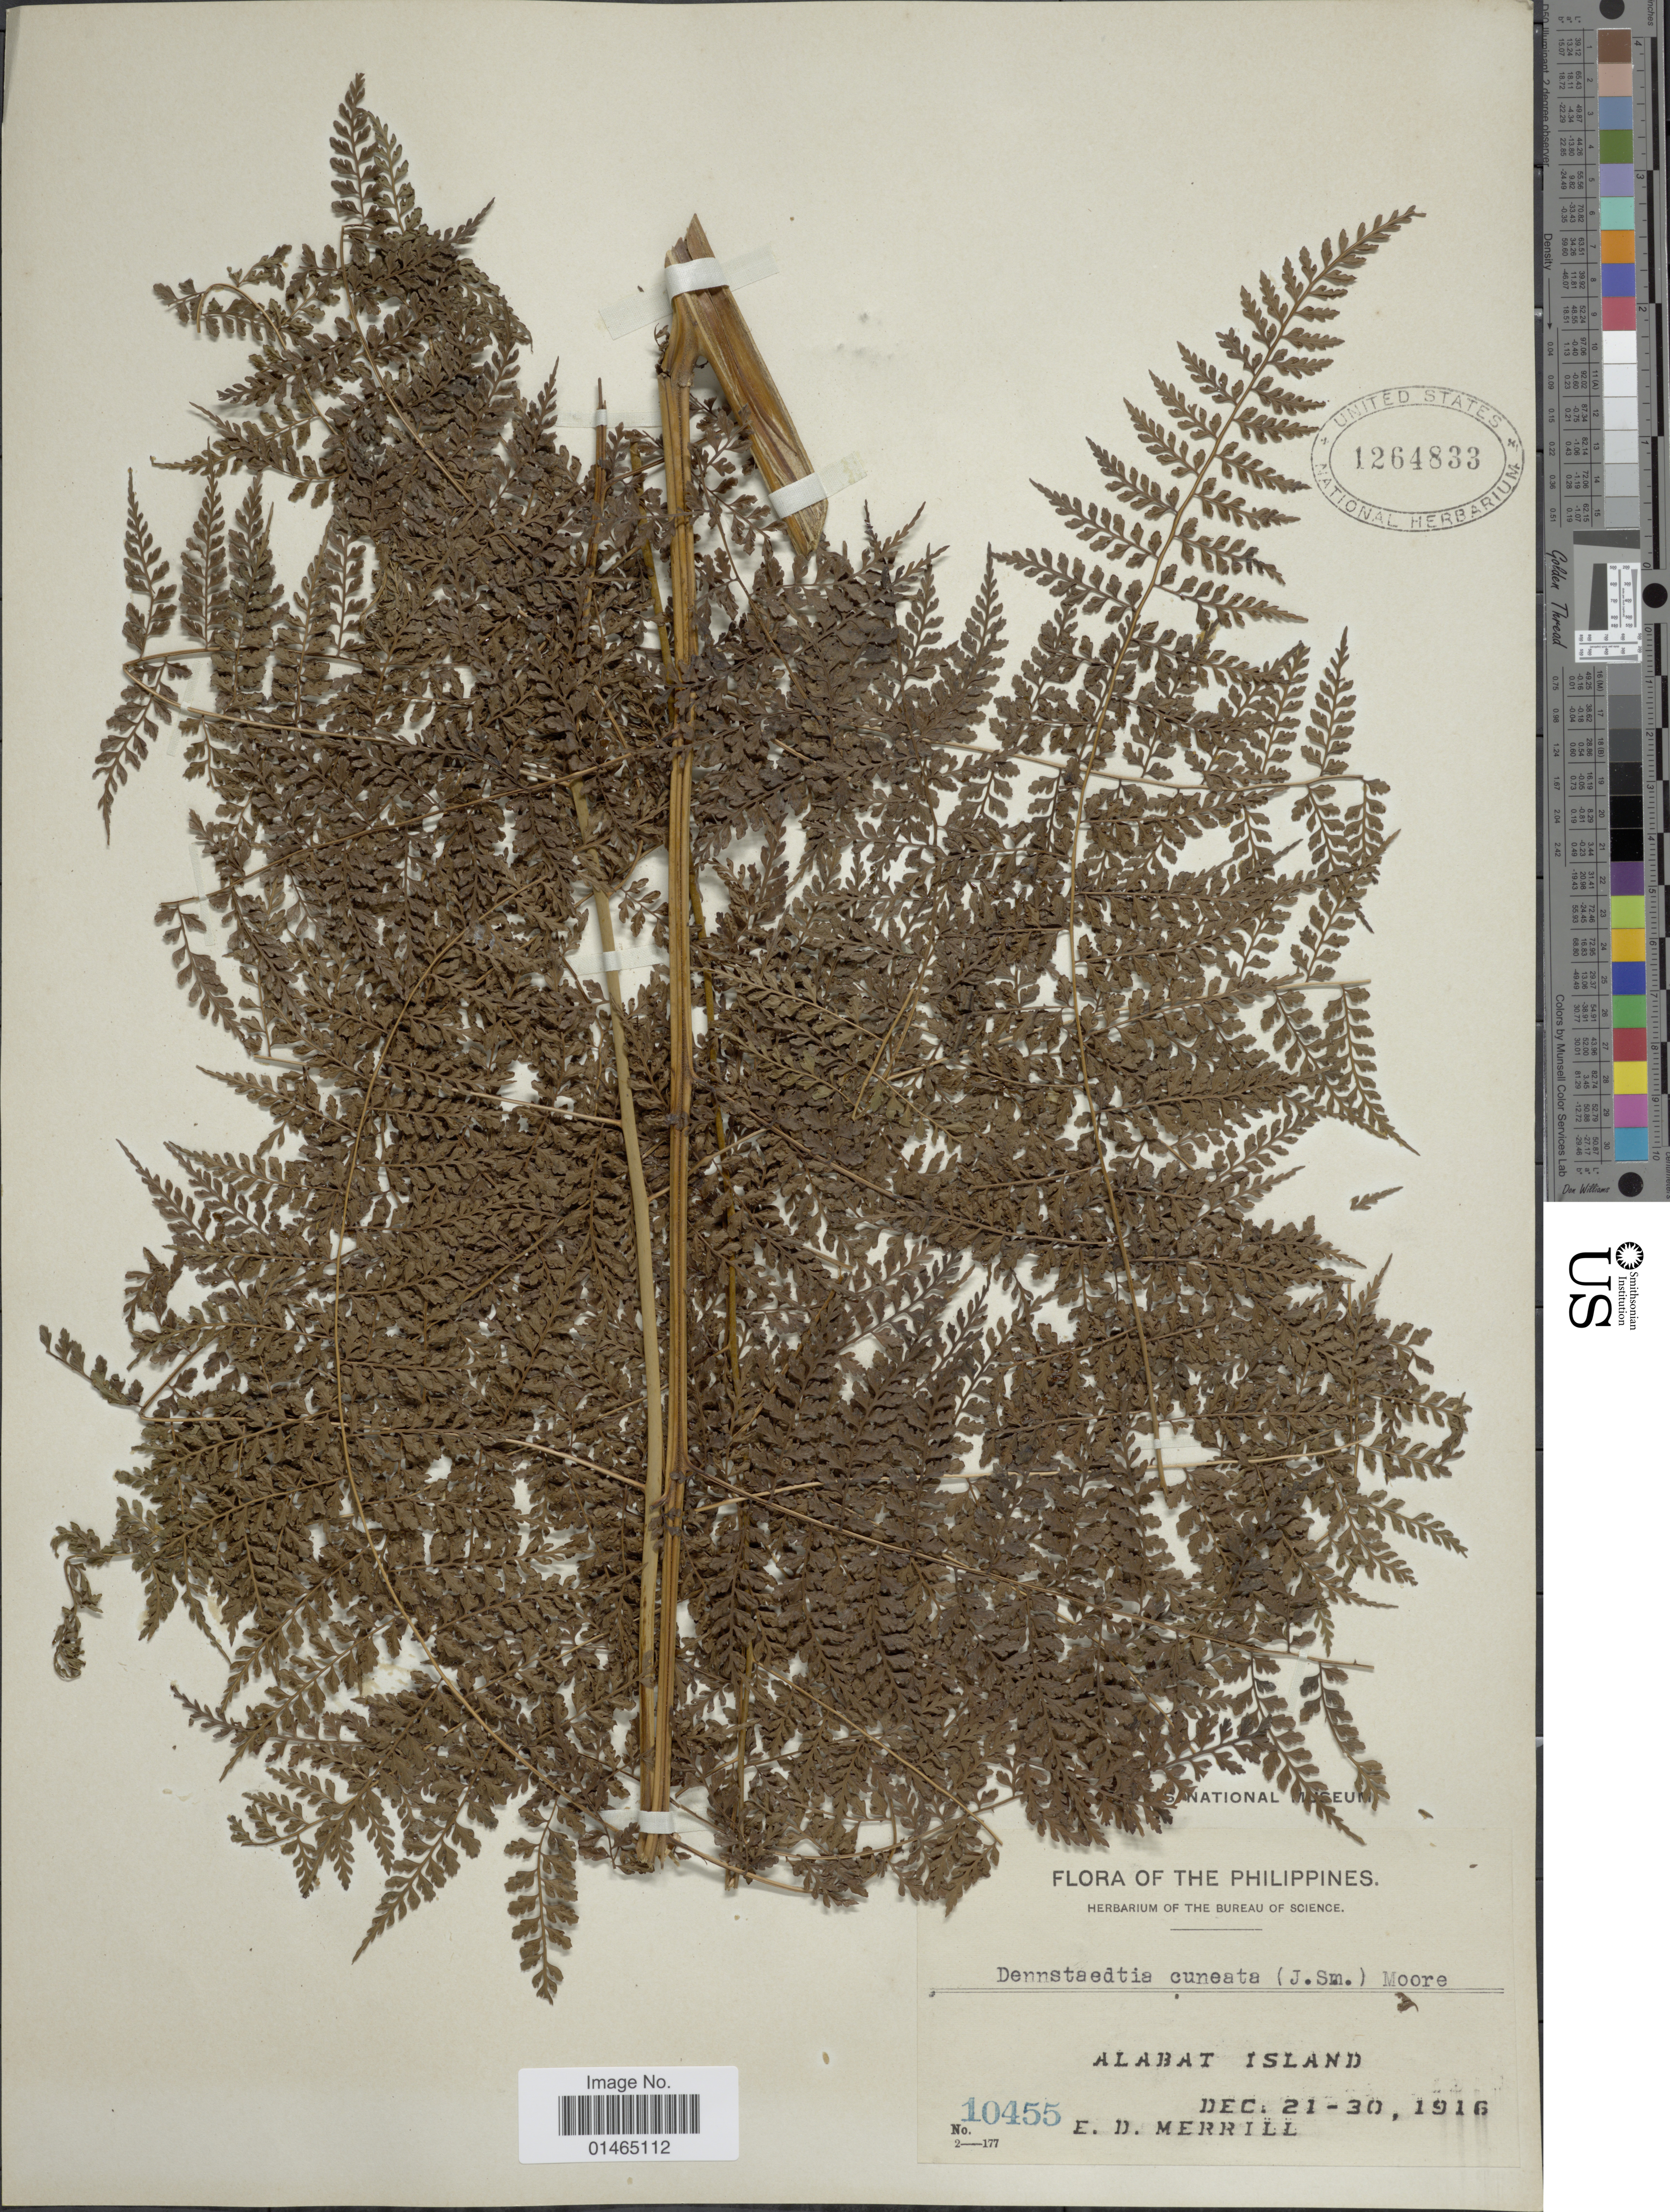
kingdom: Plantae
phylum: Tracheophyta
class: Polypodiopsida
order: Polypodiales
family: Dennstaedtiaceae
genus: Dennstaedtia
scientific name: Dennstaedtia cuneata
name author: (Hook.) T. Moore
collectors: E. D. Merrill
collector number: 10455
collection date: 1916-12-21/1916-12-30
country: Philippines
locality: Alabat Island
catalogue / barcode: US 1264833